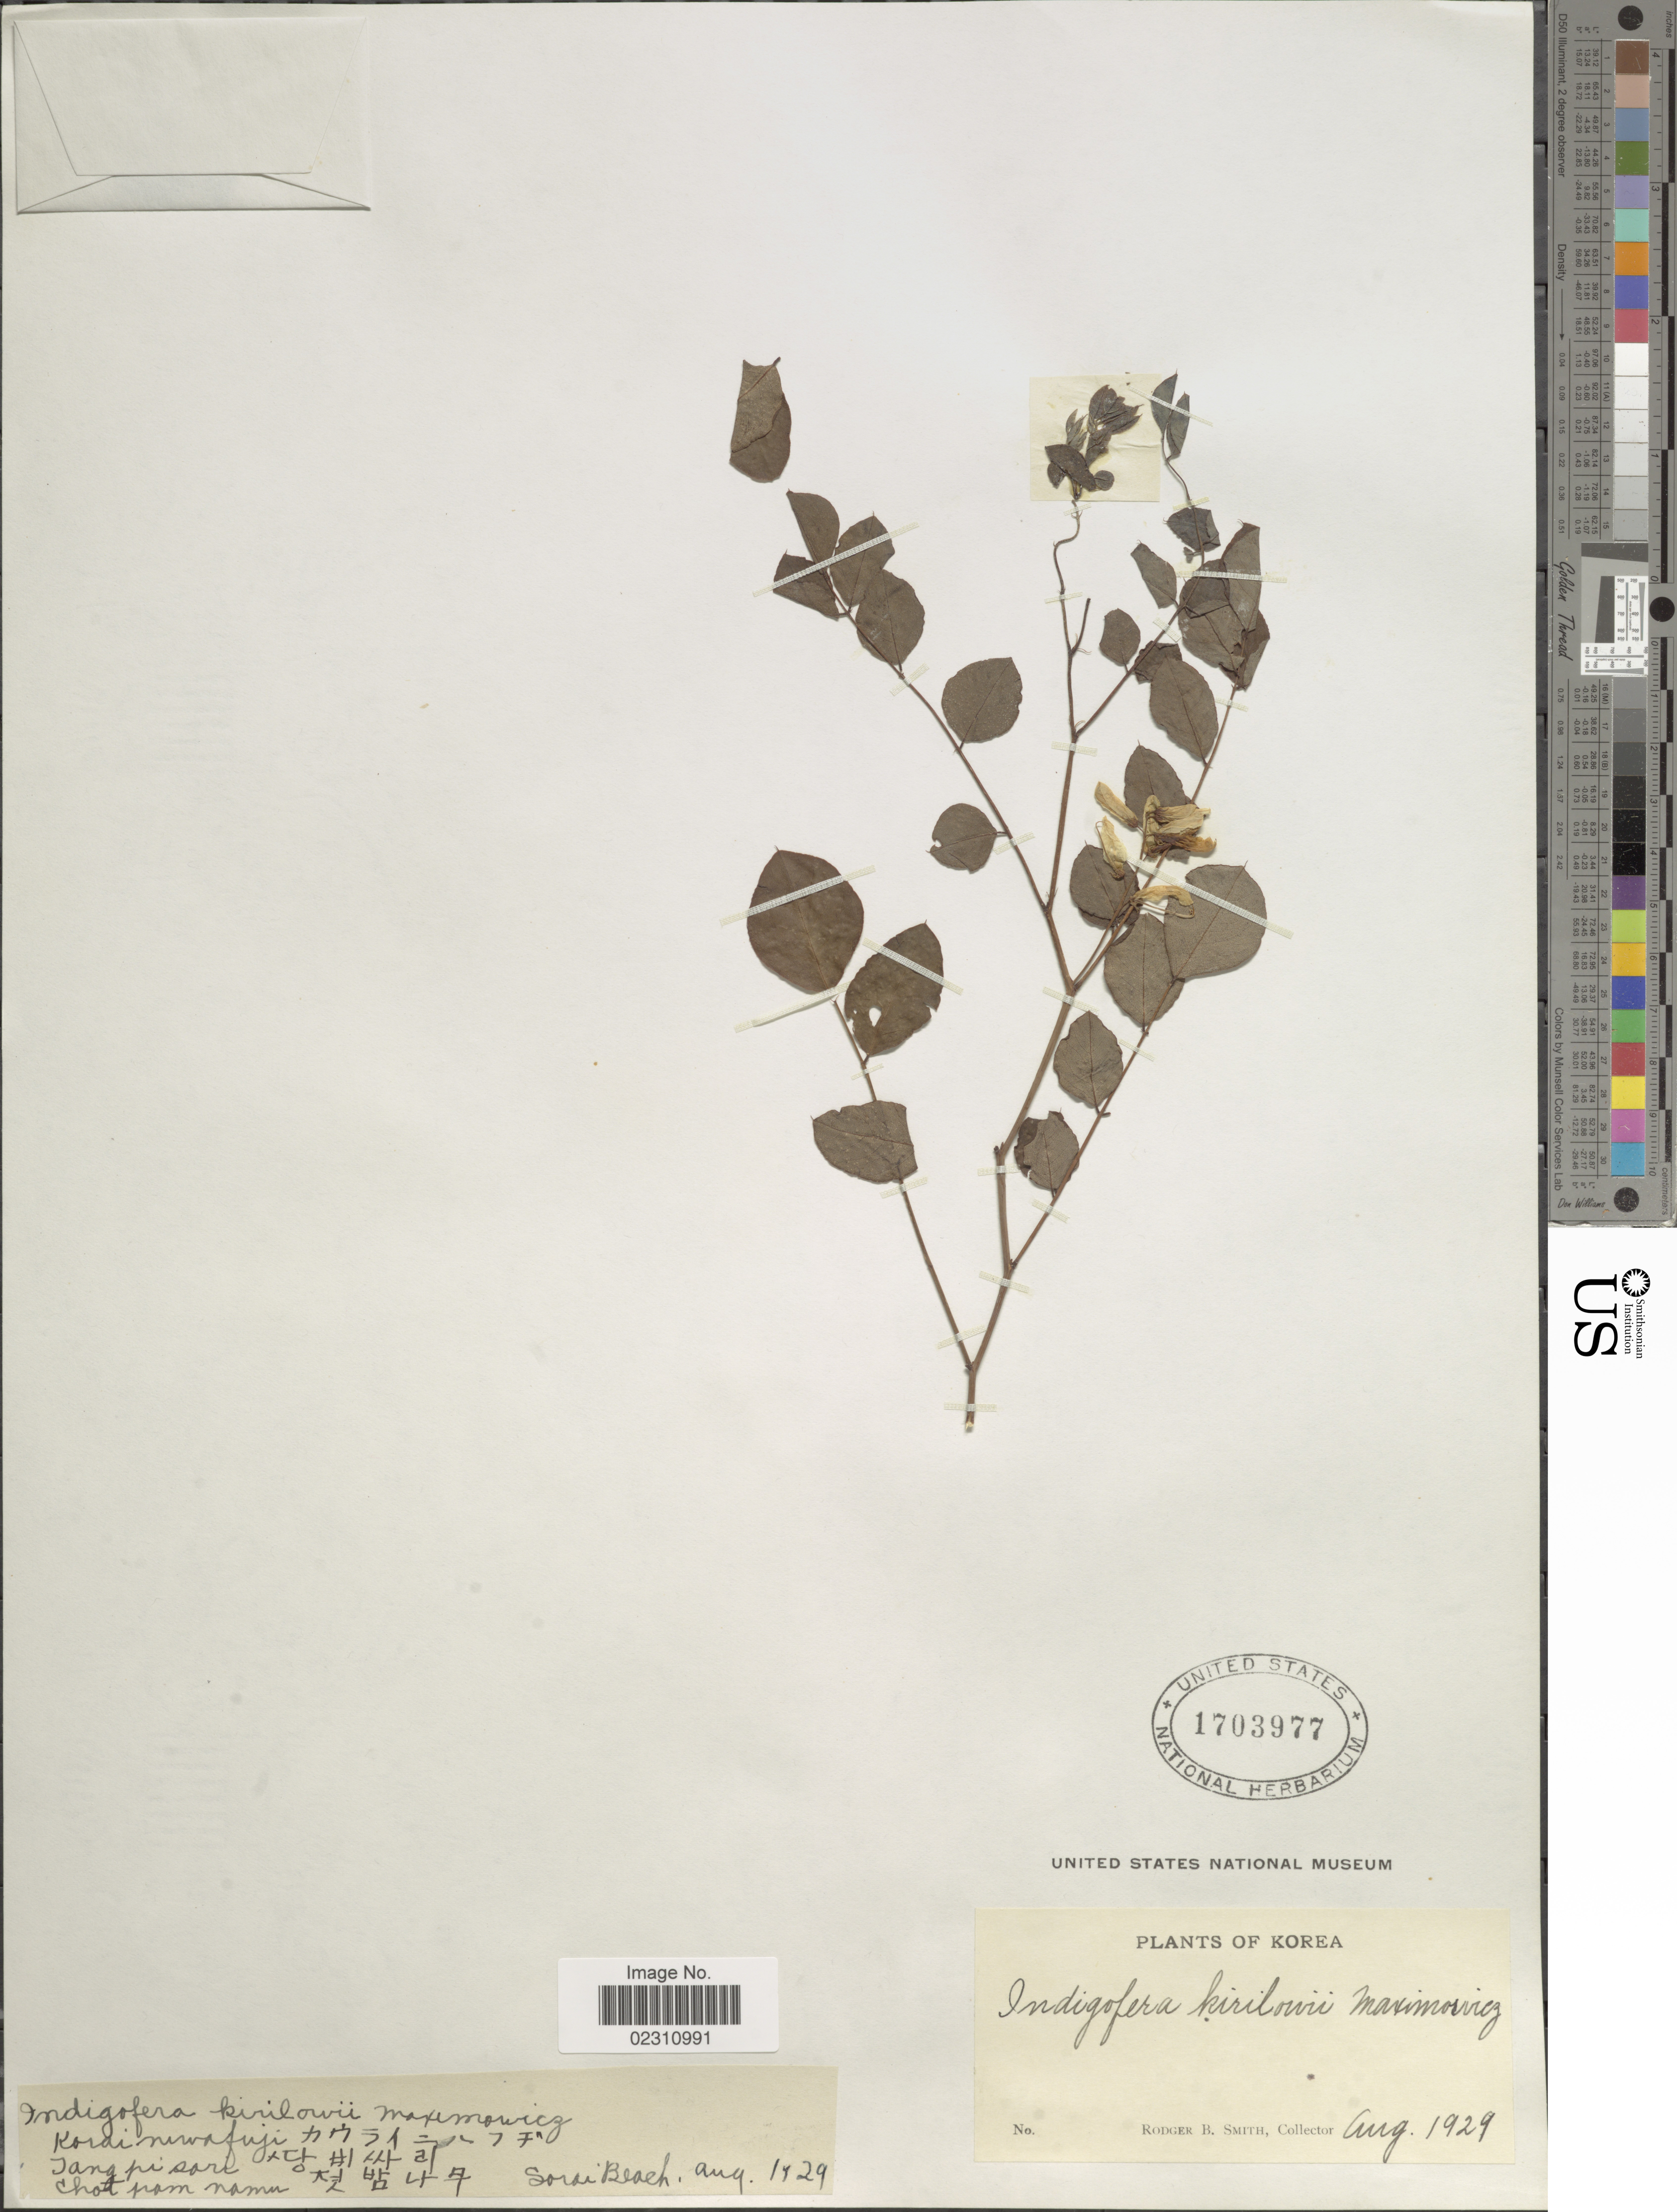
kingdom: Plantae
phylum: Tracheophyta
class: Magnoliopsida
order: Fabales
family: Fabaceae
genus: Indigofera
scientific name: Indigofera kirilowii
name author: Palib.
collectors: R. B. Smith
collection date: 1929-08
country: South Korea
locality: Sorai Beach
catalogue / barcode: US 1703977